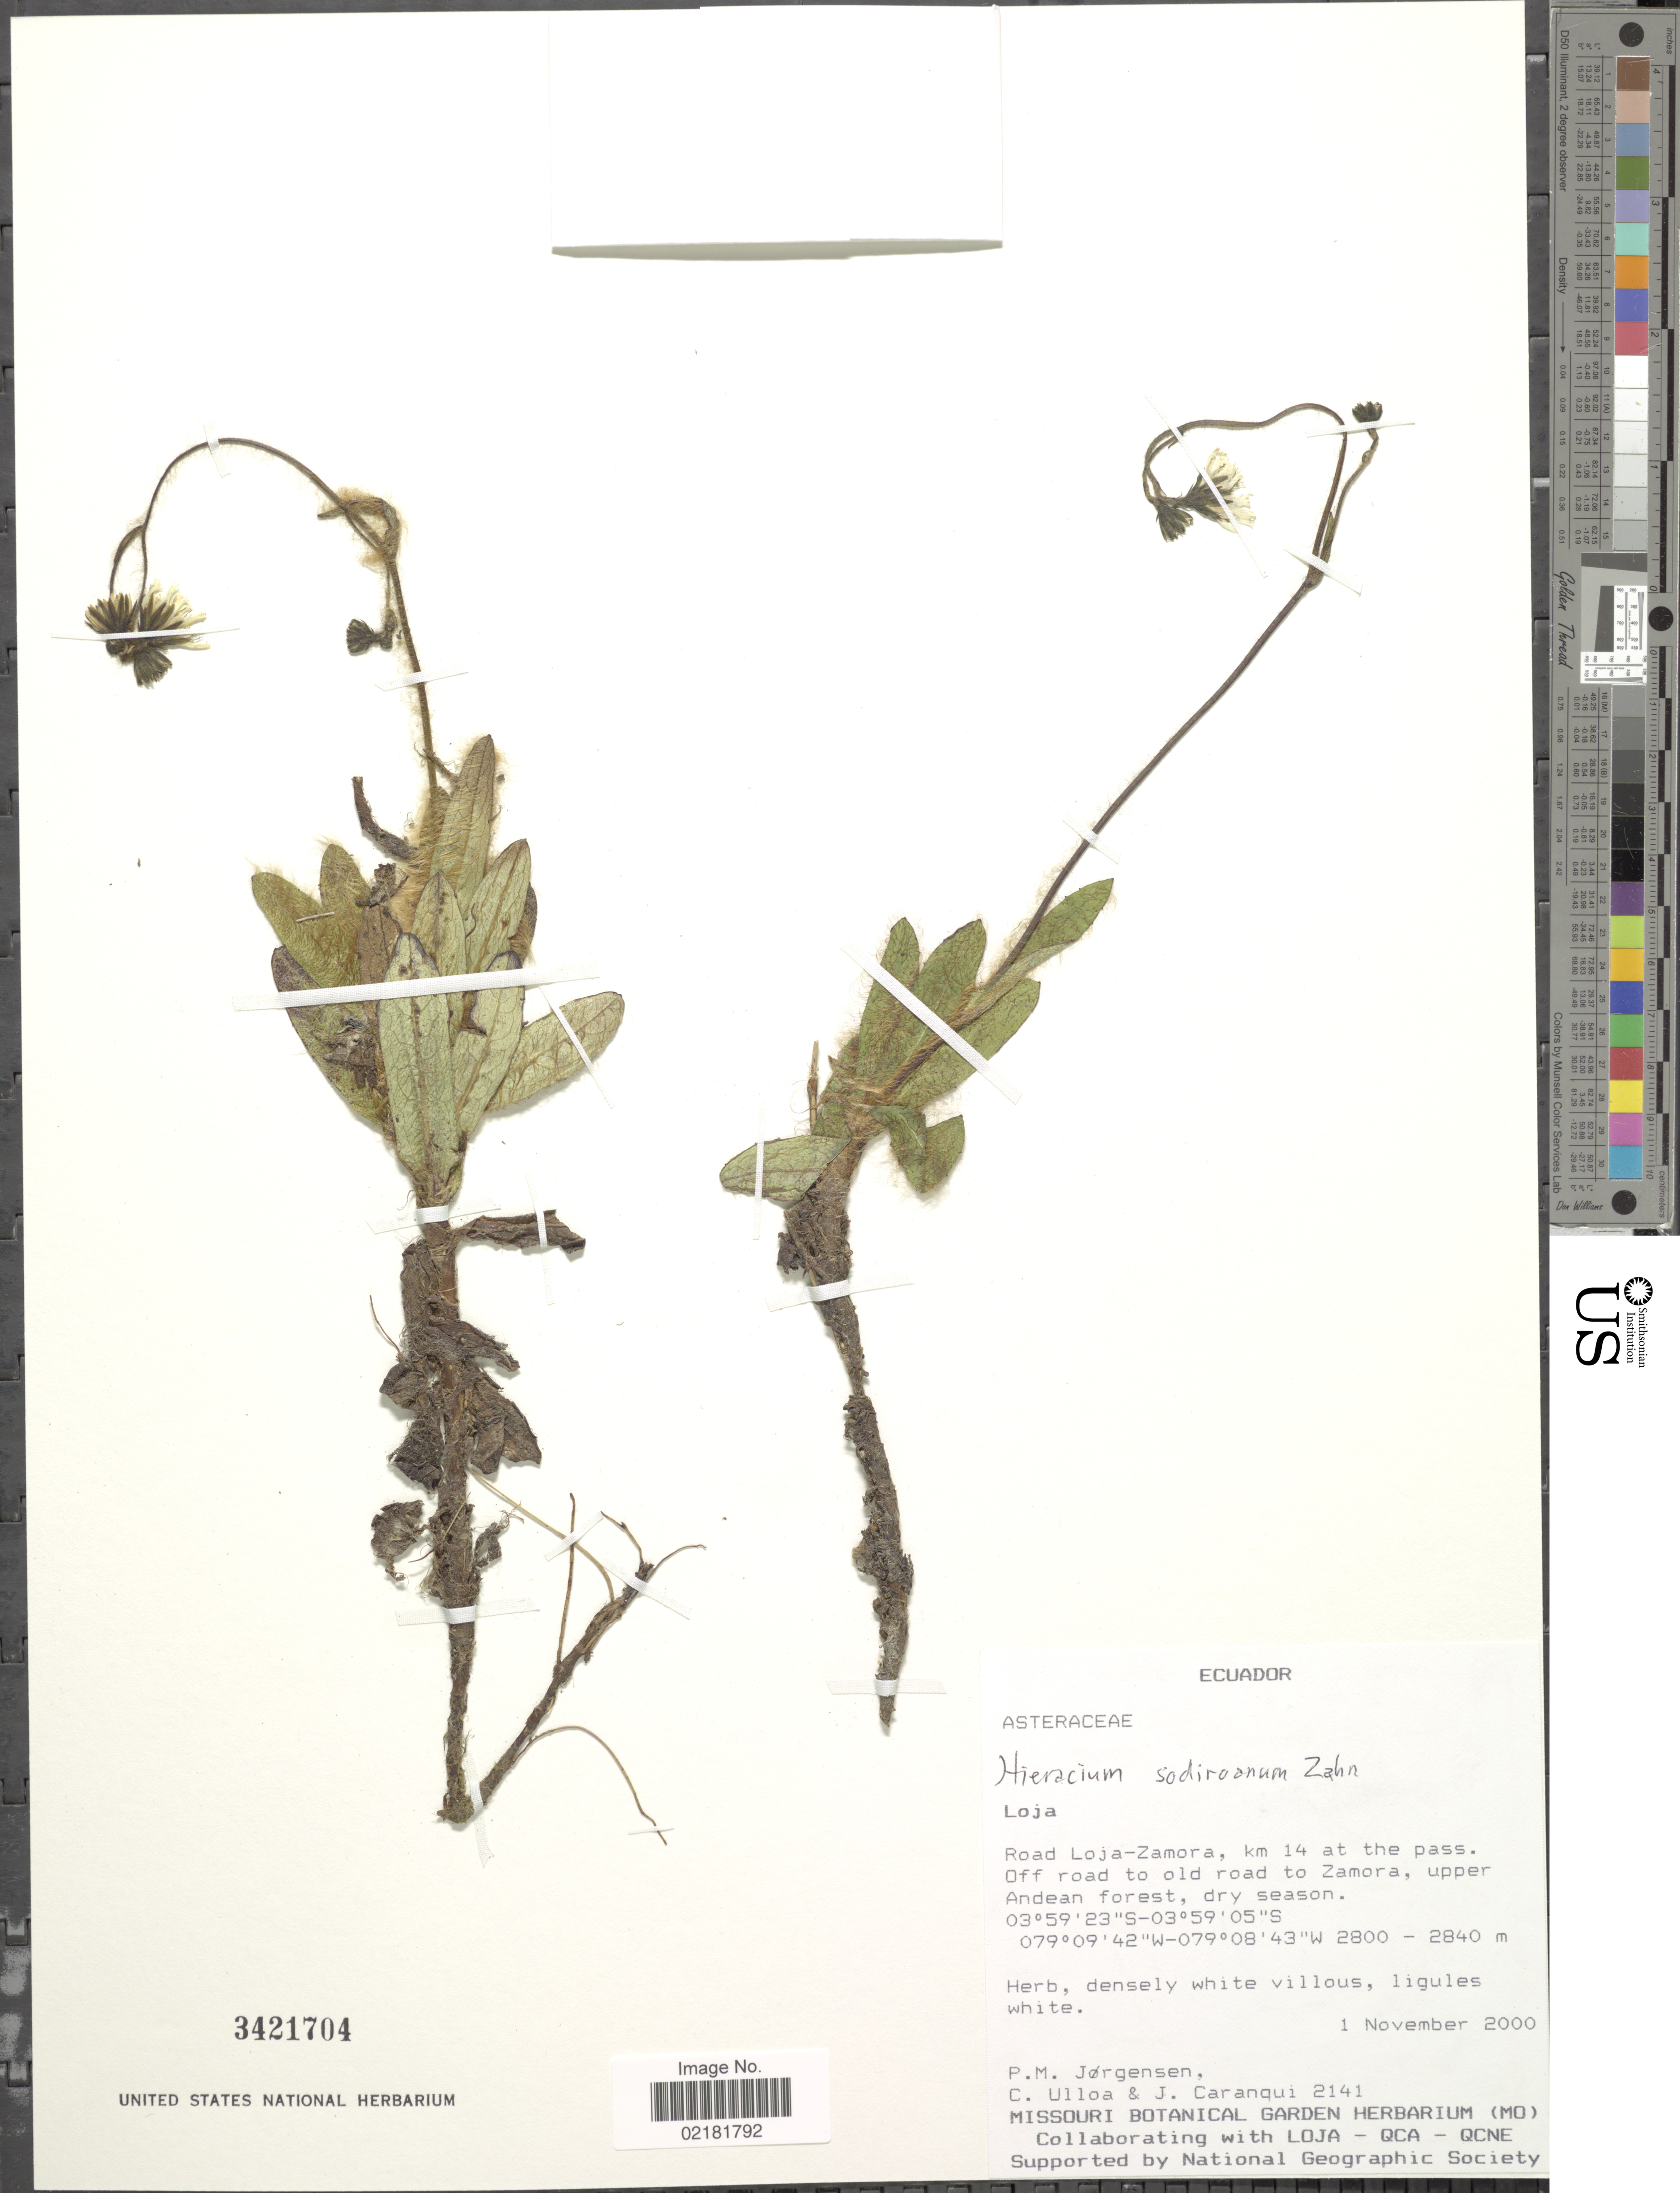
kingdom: Plantae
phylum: Tracheophyta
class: Magnoliopsida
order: Asterales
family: Asteraceae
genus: Hieracium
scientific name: Hieracium sodiroanum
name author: Zahn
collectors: P. Jørgensen, C. Ulloa & J. Caranqui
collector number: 2141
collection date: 2000-11-01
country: Ecuador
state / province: Loja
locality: Road Loja-Zamora, km 14 at the pass Off road to old road to Zamora, upper Andean forest.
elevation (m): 2800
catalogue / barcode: US 3421704